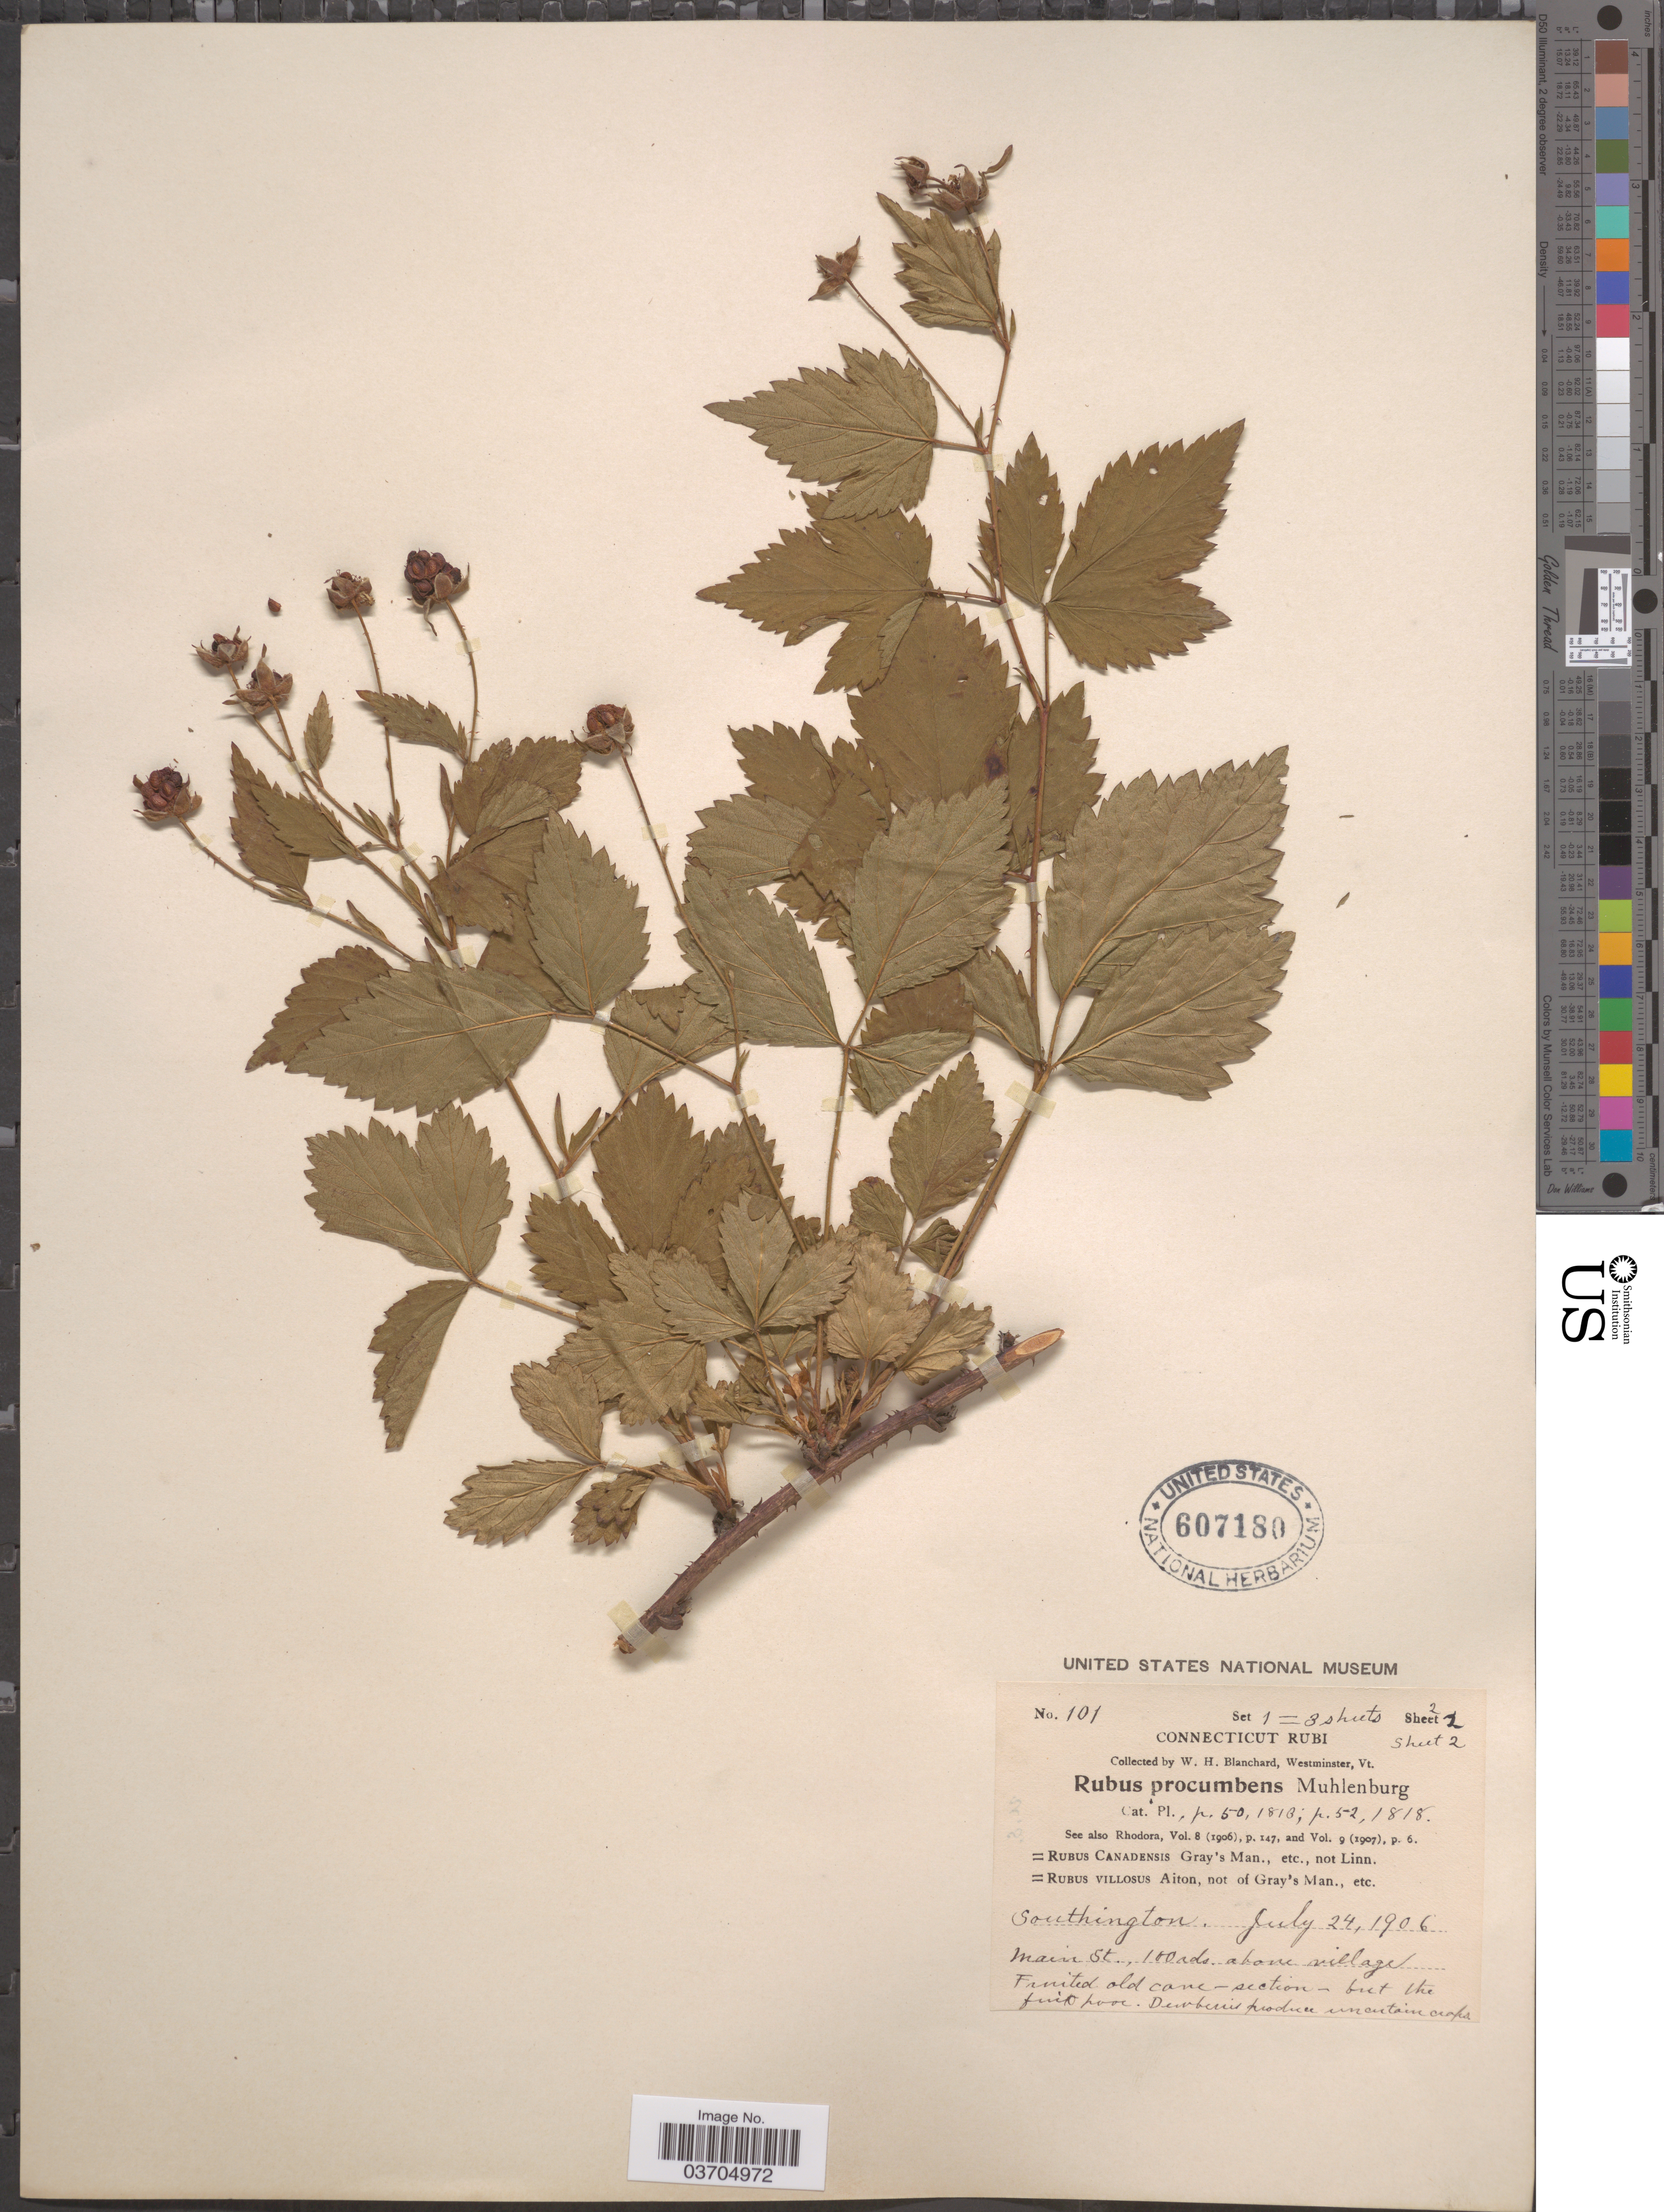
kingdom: Plantae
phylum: Tracheophyta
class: Magnoliopsida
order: Rosales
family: Rosaceae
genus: Rubus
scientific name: Rubus procumbens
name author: Muhl.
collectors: W. H. Blanchard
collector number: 101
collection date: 1906-07-24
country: United States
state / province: Connecticut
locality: Southington. Main St., 100 rds. above village.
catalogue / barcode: US 607180